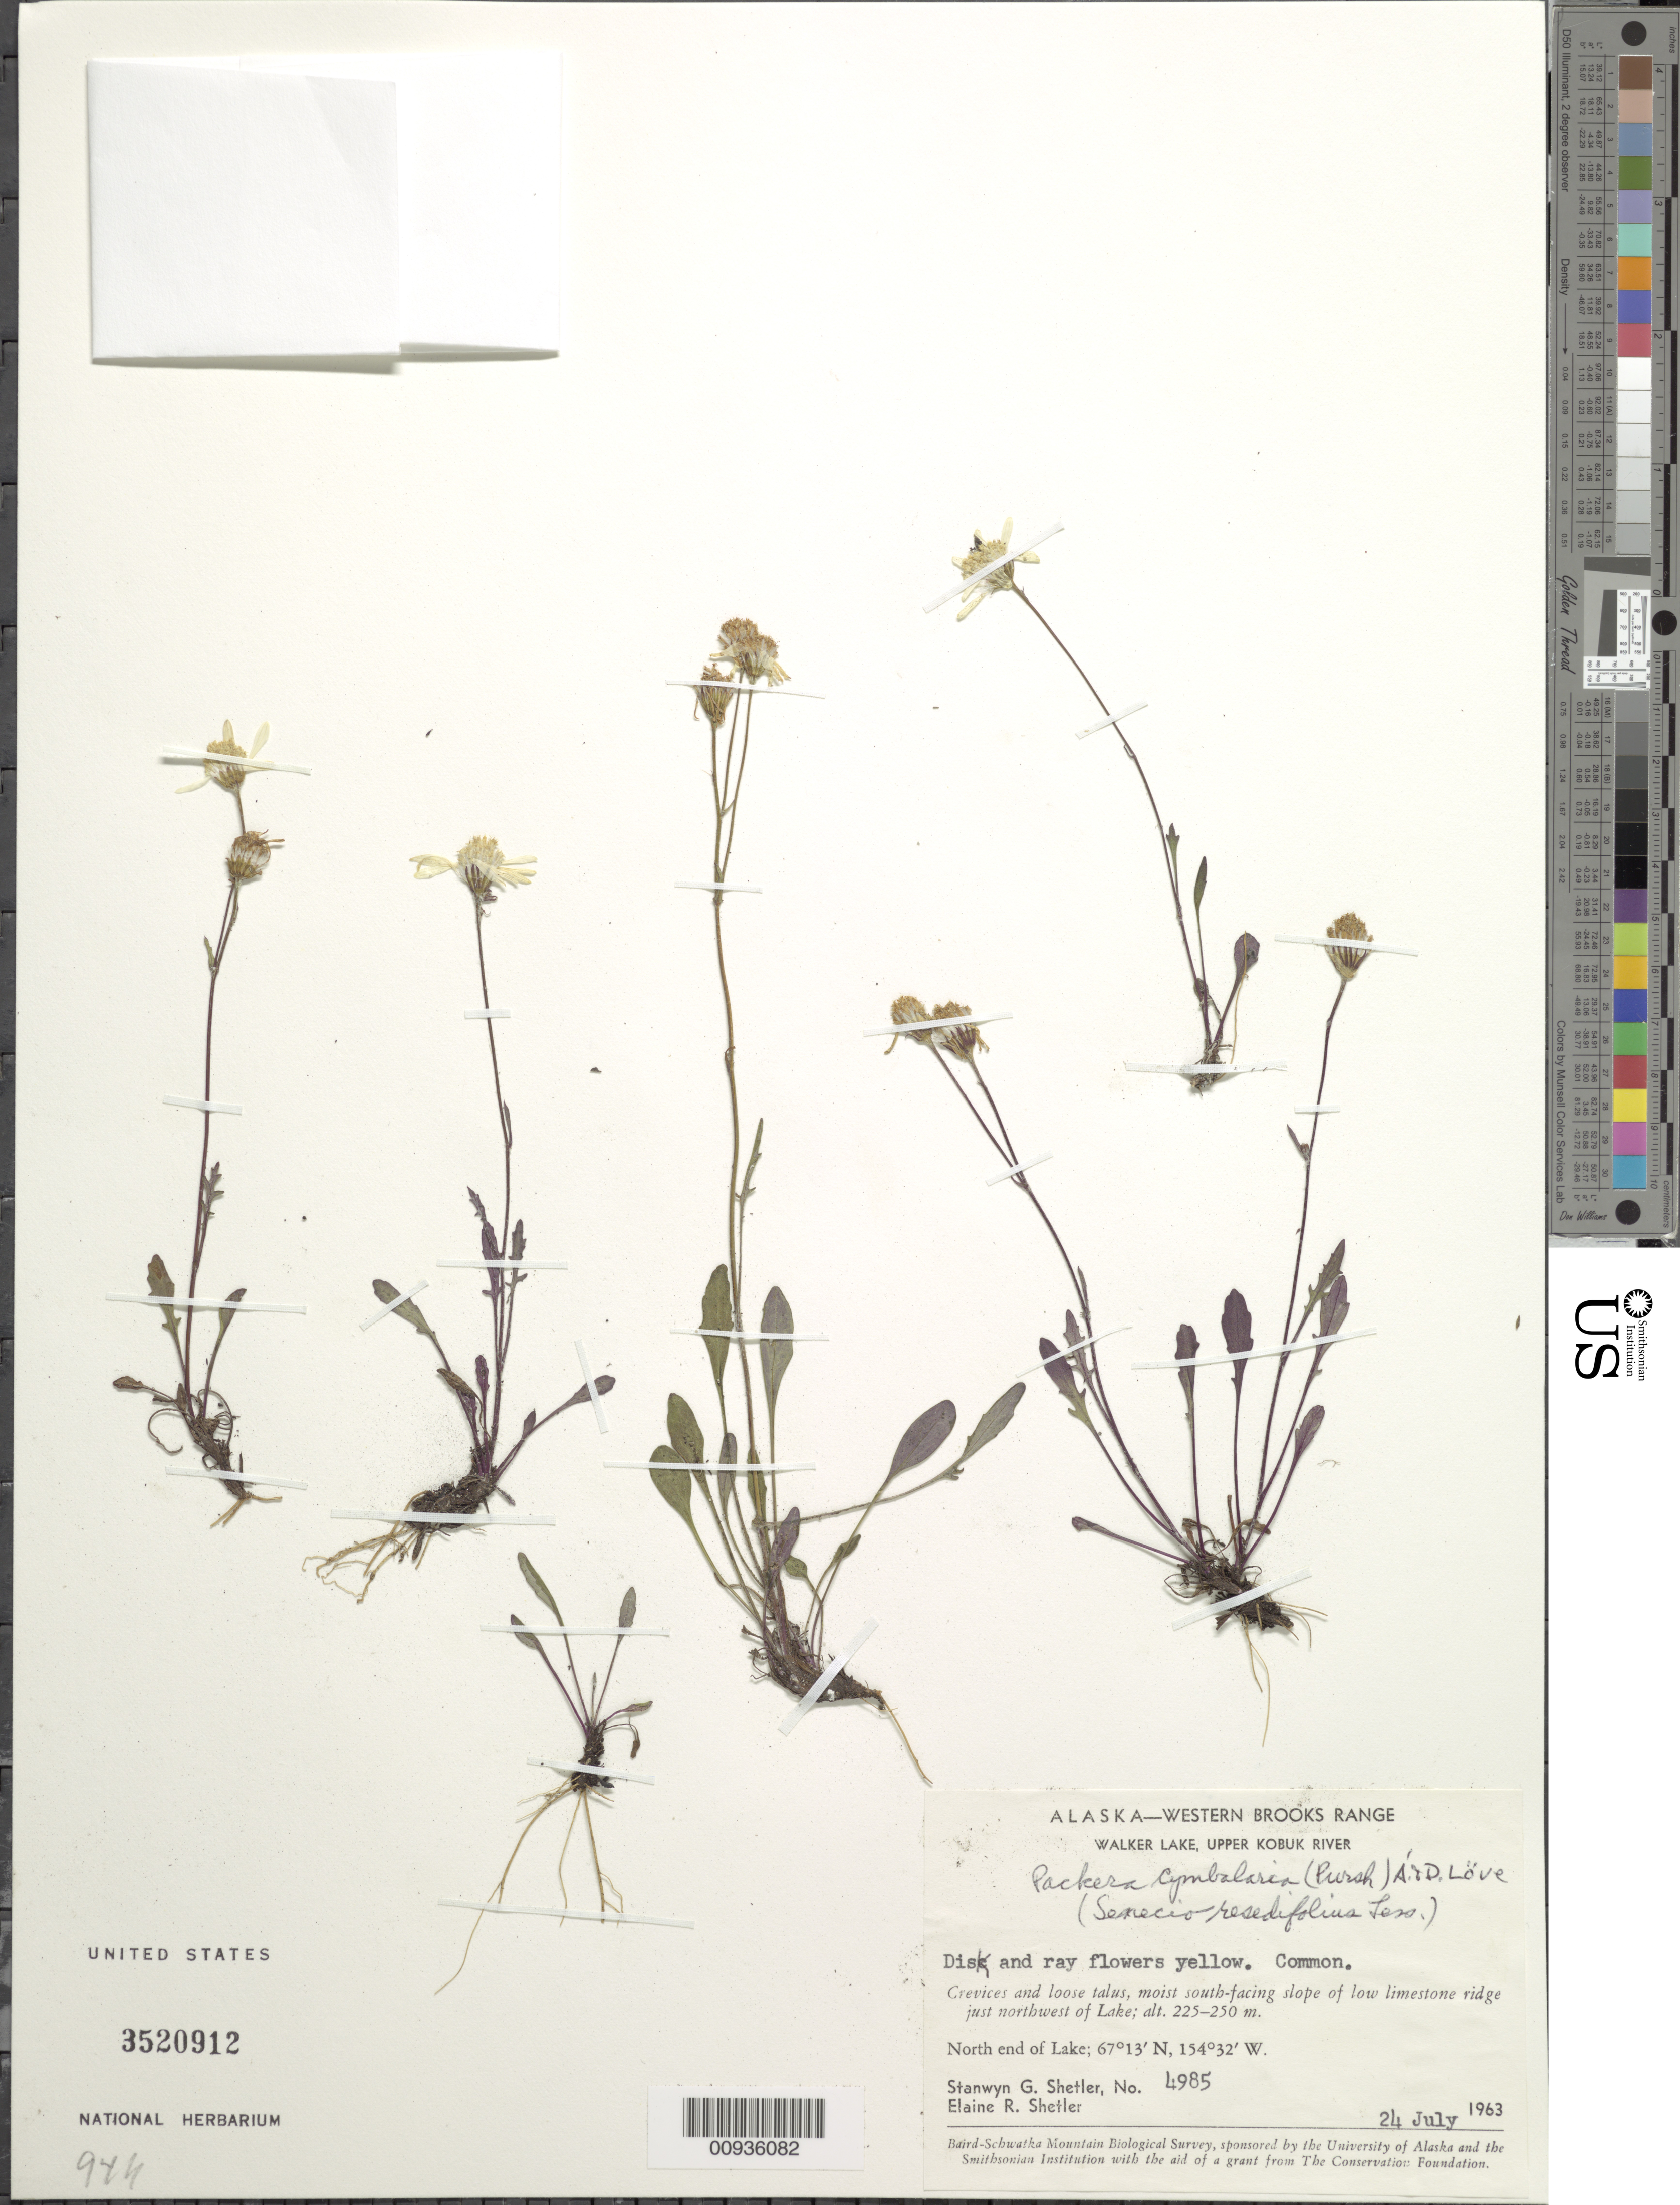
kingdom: Plantae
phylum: Tracheophyta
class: Magnoliopsida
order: Asterales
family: Asteraceae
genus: Packera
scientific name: Packera heterophylla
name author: (Fisch.) E. Wiebe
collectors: S. Shetler & E. R. Shetler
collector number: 4985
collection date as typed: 24 Jul 1963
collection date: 1963-07-24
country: United States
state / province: Alaska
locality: North end of Walker Lake. Western Brooks Range, Upper Kobuk River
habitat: Crevices and loose talus, moist south-facing slope of low limestone ridge just northwest of Lake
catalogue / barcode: US 3520912